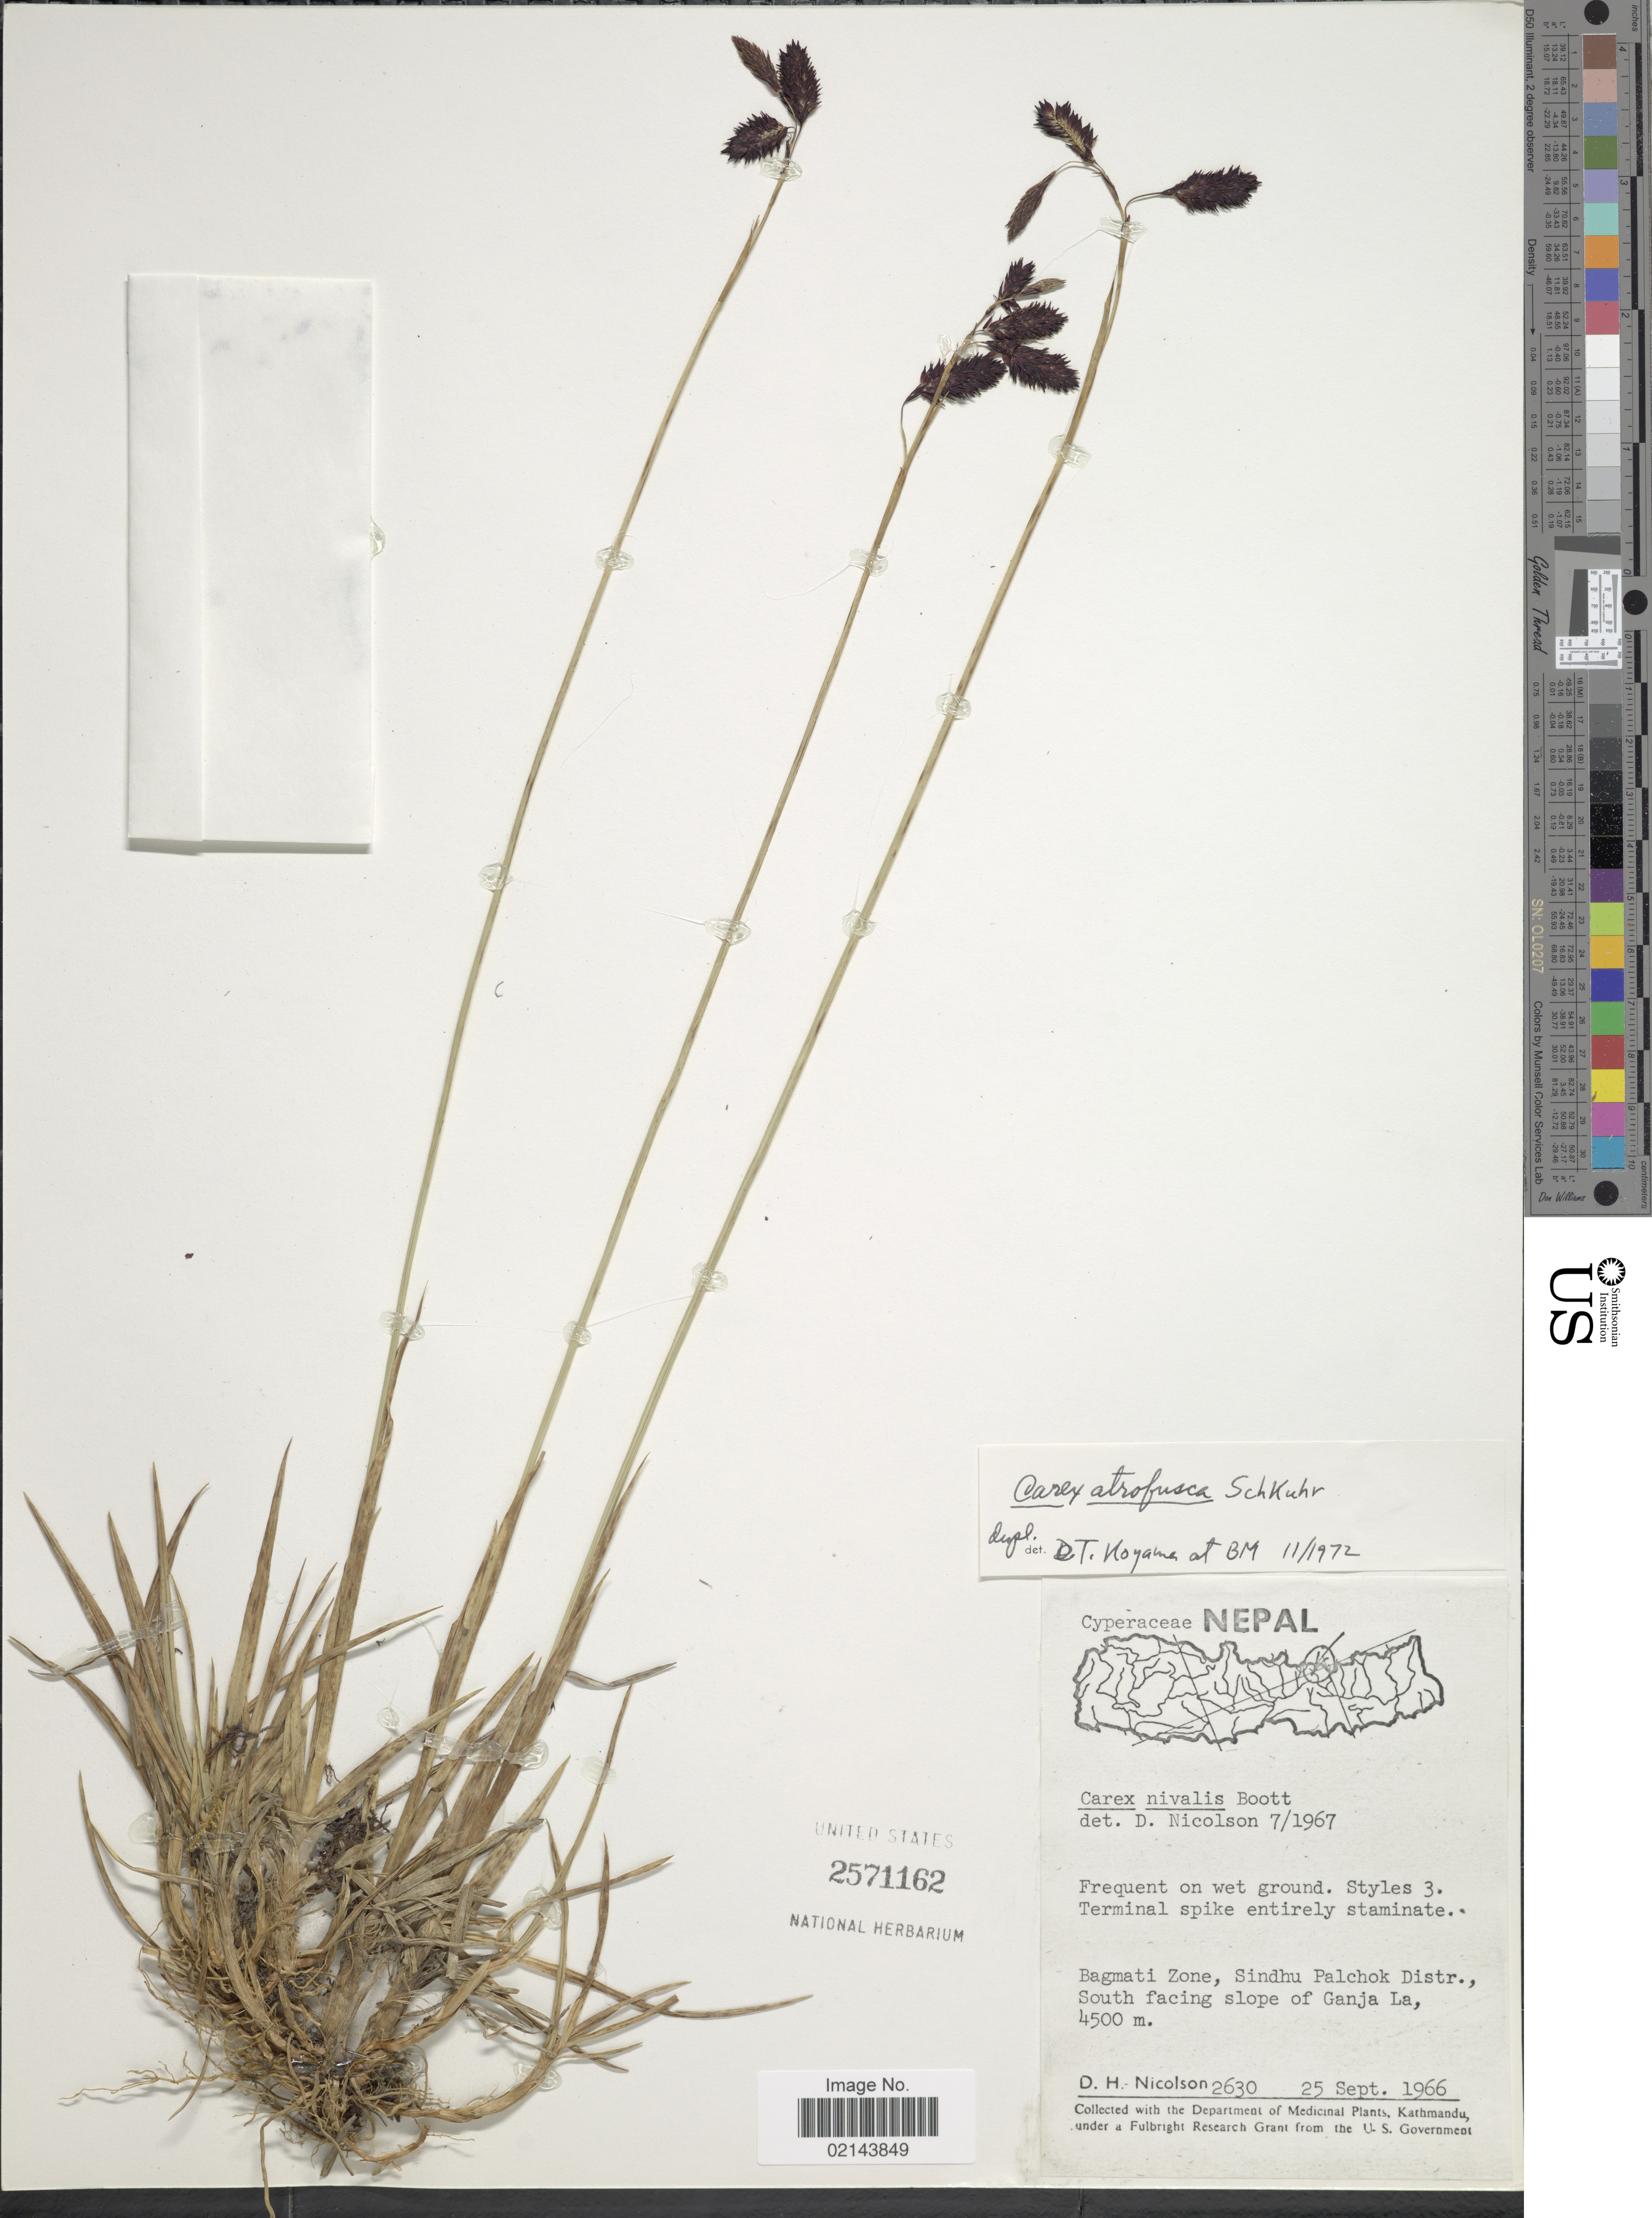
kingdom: Plantae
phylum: Tracheophyta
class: Liliopsida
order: Poales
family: Cyperaceae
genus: Carex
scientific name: Carex atrofusca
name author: Schkuhr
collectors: D. H. Nicolson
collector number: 2630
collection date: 1966-09-25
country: Nepal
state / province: Bagmati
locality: Sindhu Palchok Distr., South facing slope of Ganja La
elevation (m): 4500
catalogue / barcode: US 2571162